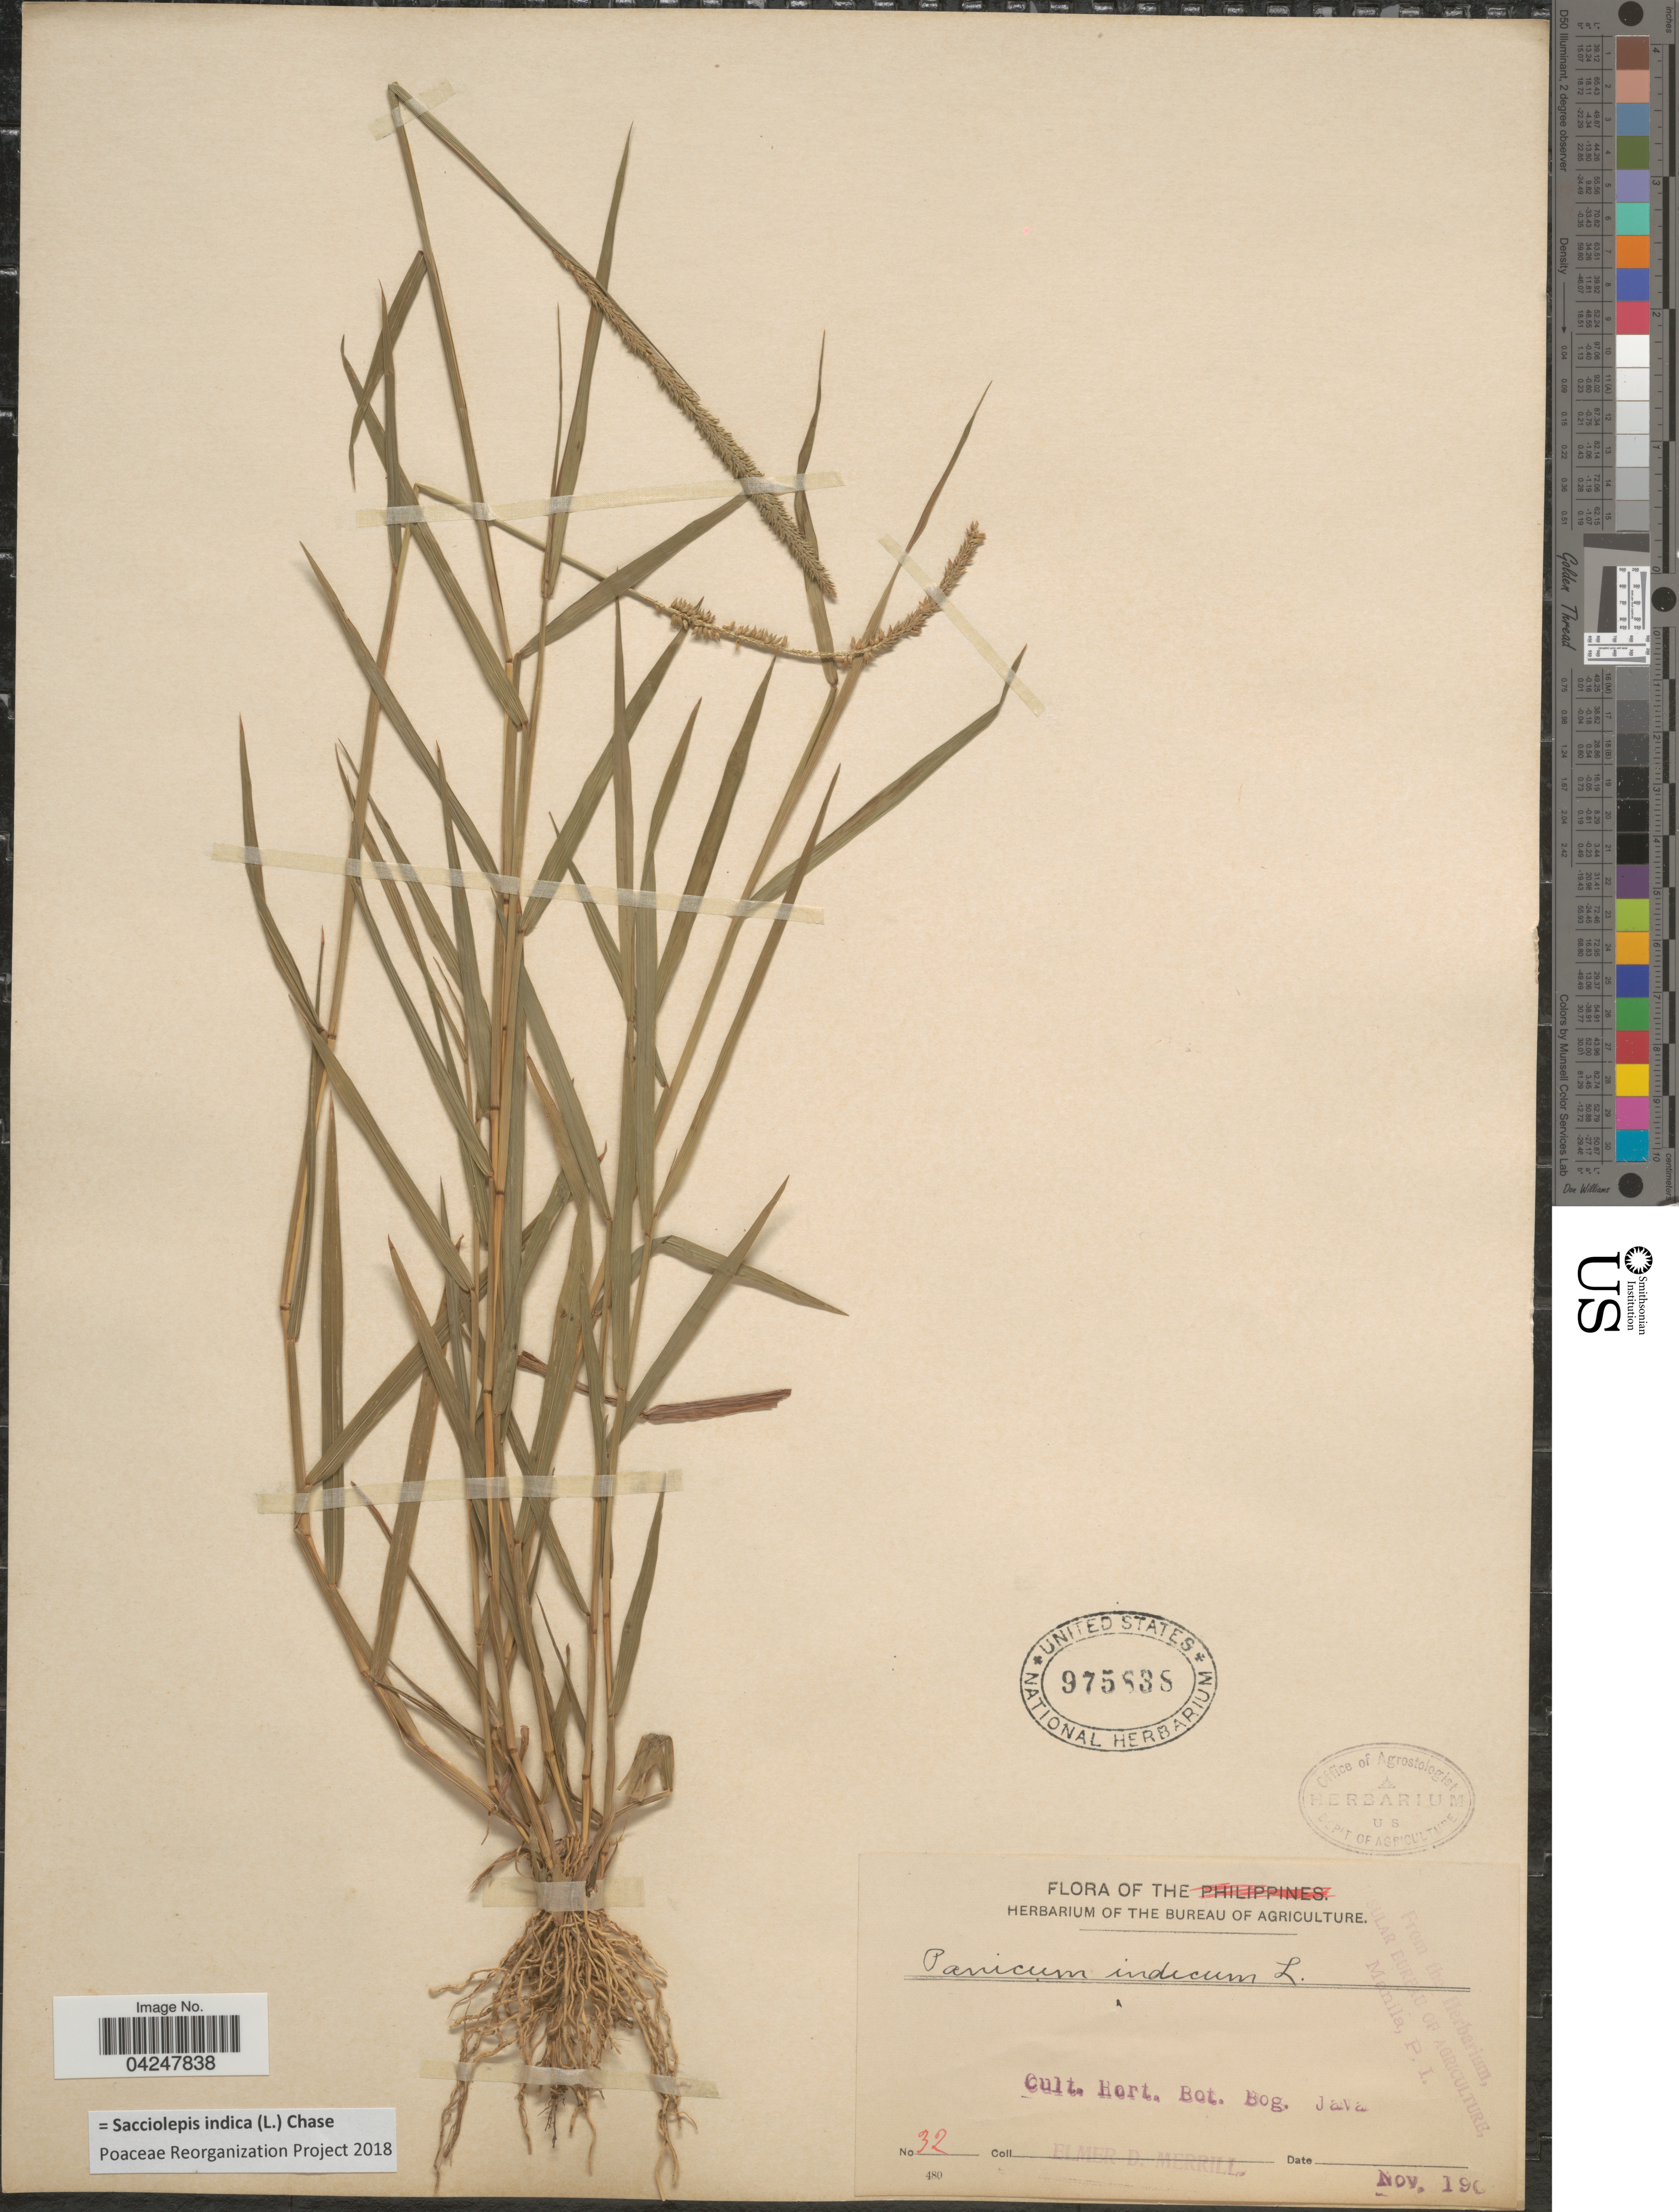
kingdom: Plantae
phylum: Tracheophyta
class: Liliopsida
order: Poales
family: Poaceae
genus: Sacciolepis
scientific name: Sacciolepis indica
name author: (L.) Chase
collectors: E. D. Merrill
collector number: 32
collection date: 1901-11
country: Indonesia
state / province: Java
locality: Cult. Hort. Bot. Bog.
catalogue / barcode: US 975838